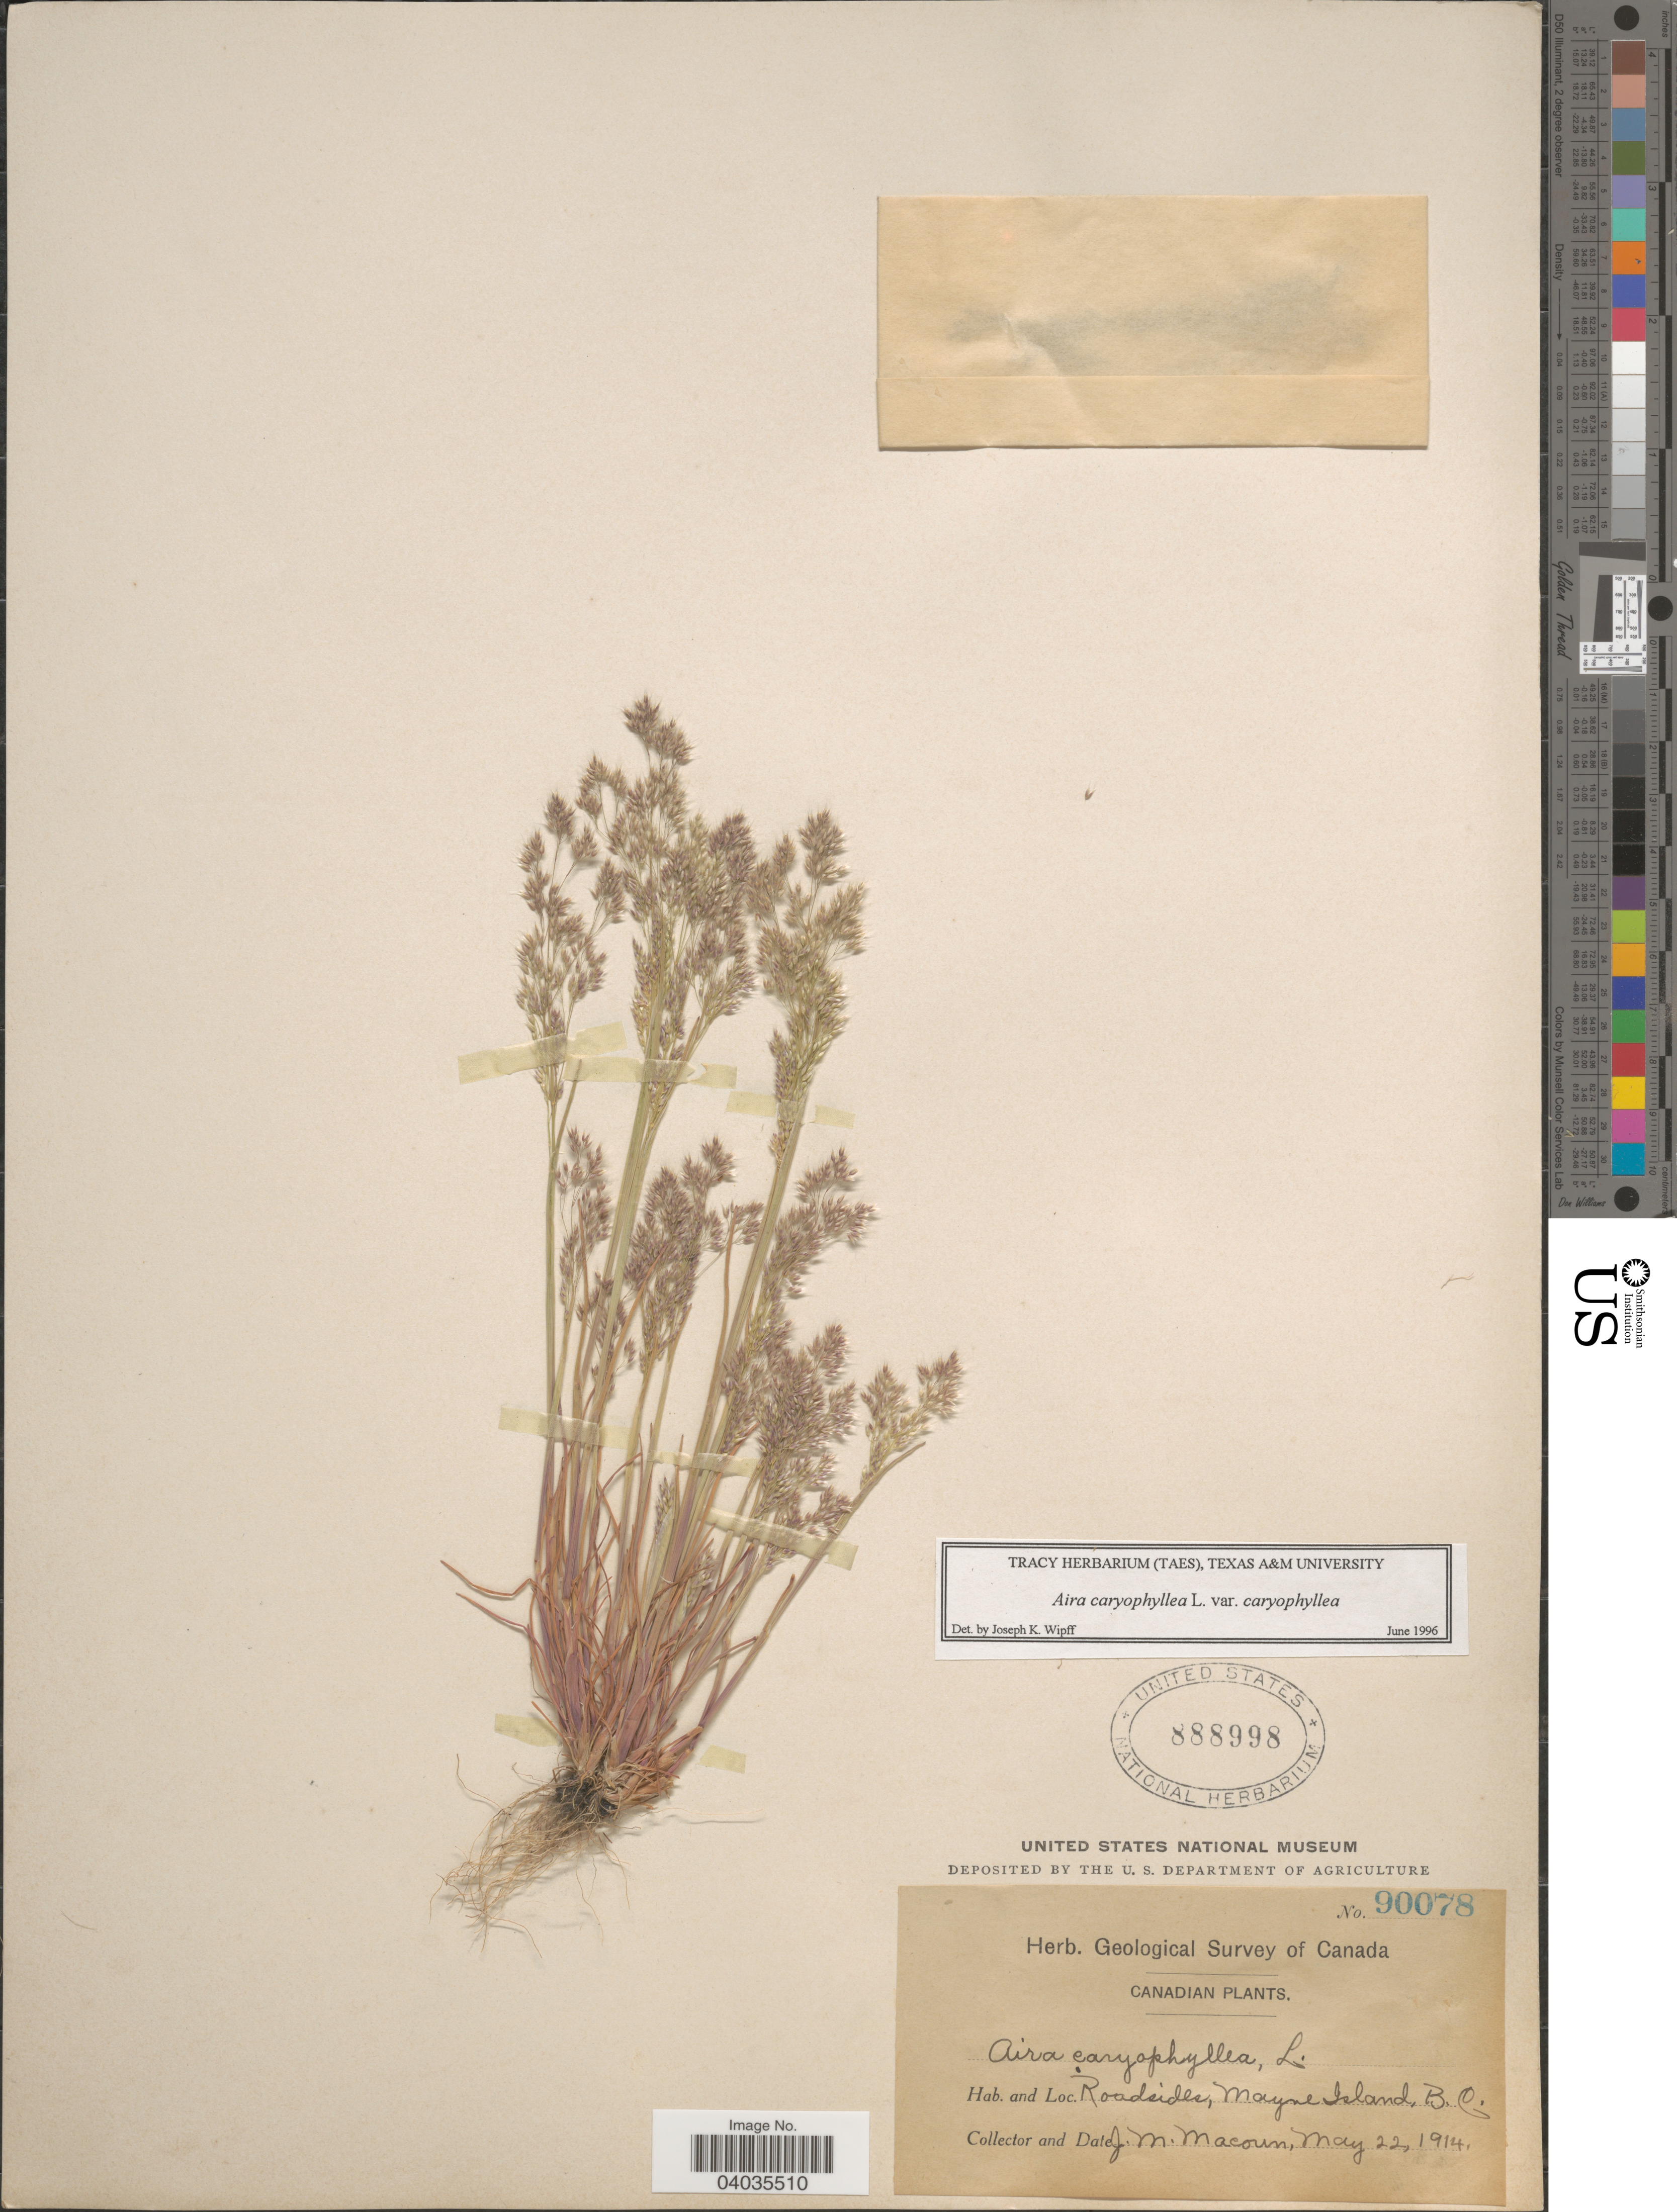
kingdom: Plantae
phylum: Tracheophyta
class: Liliopsida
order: Poales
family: Poaceae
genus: Aira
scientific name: Aira caryophyllea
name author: L.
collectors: J. M. Macoun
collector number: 90078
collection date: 1914-05-22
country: Canada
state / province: British Columbia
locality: Roadsides, Mayne Island.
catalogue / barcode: US 888998